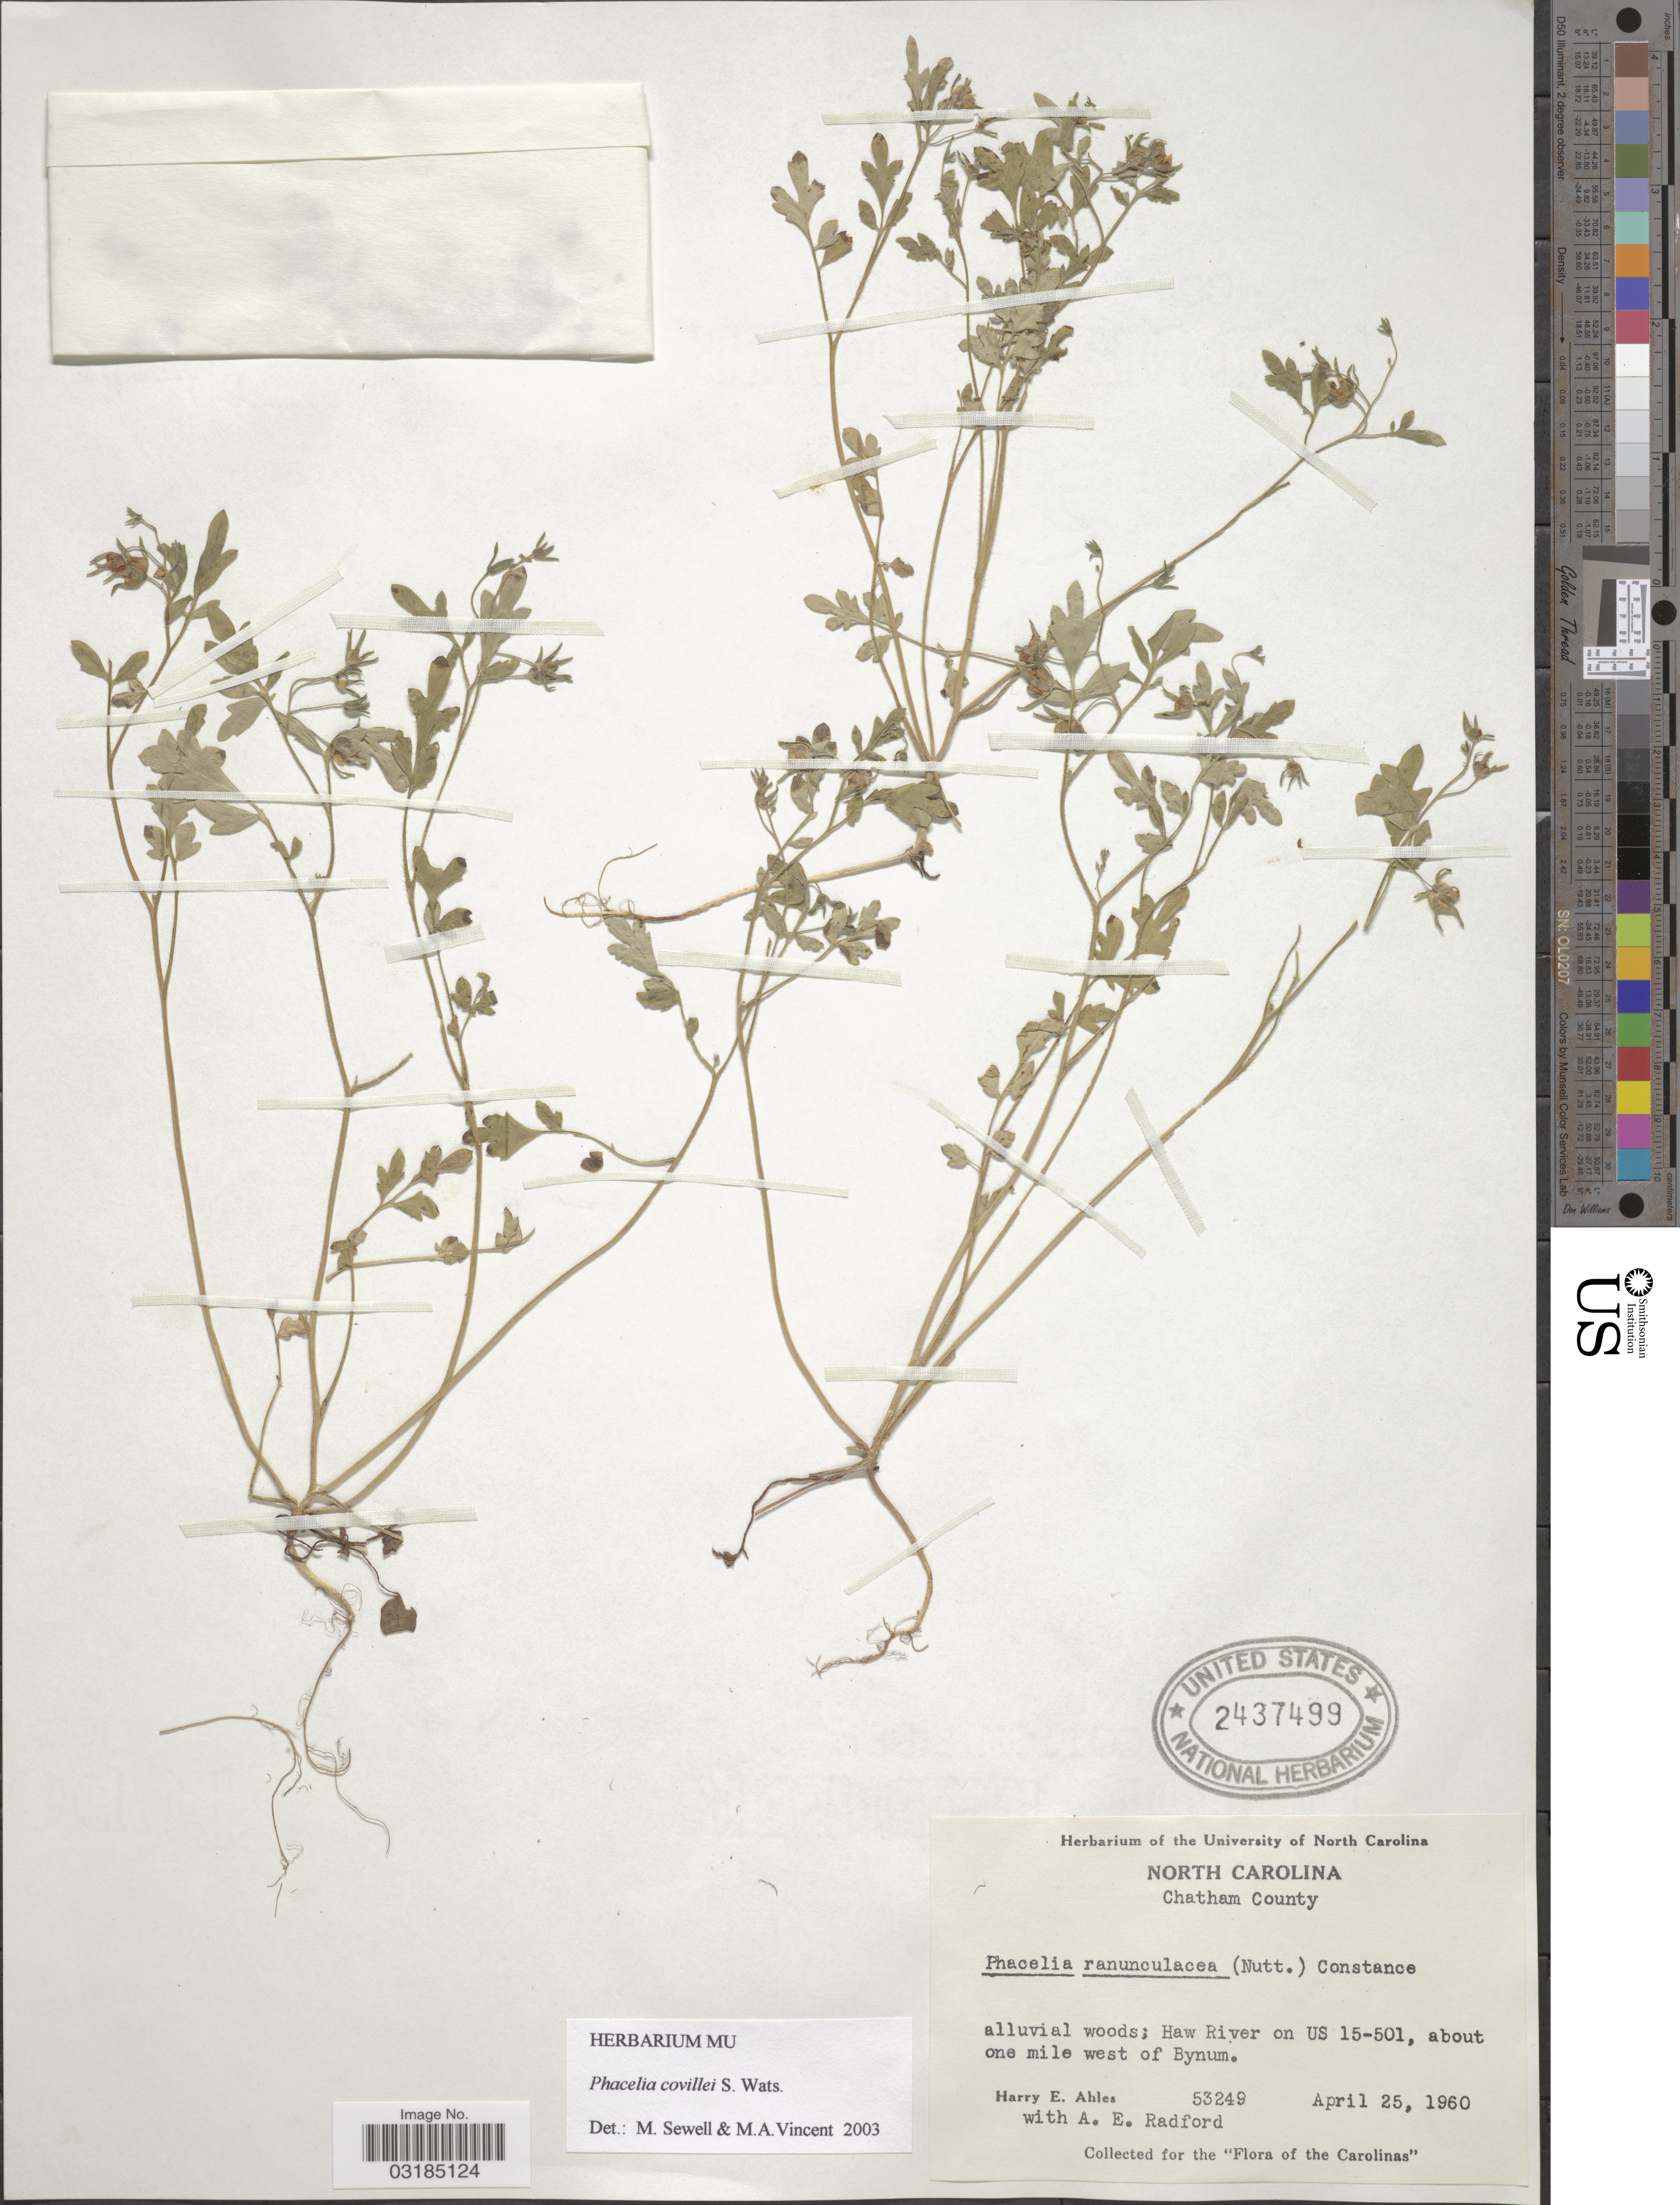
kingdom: Plantae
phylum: Tracheophyta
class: Magnoliopsida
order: Boraginales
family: Hydrophyllaceae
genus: Phacelia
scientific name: Phacelia covillei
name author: S. Watson in A. Gray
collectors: H. E. Ahles & A. E. Radford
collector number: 53249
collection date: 1960-04-25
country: United States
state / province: North Carolina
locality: Chatham County. Haw River on US 15-501, about one mile west of Bynum. Carolinas.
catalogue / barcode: US 2437499